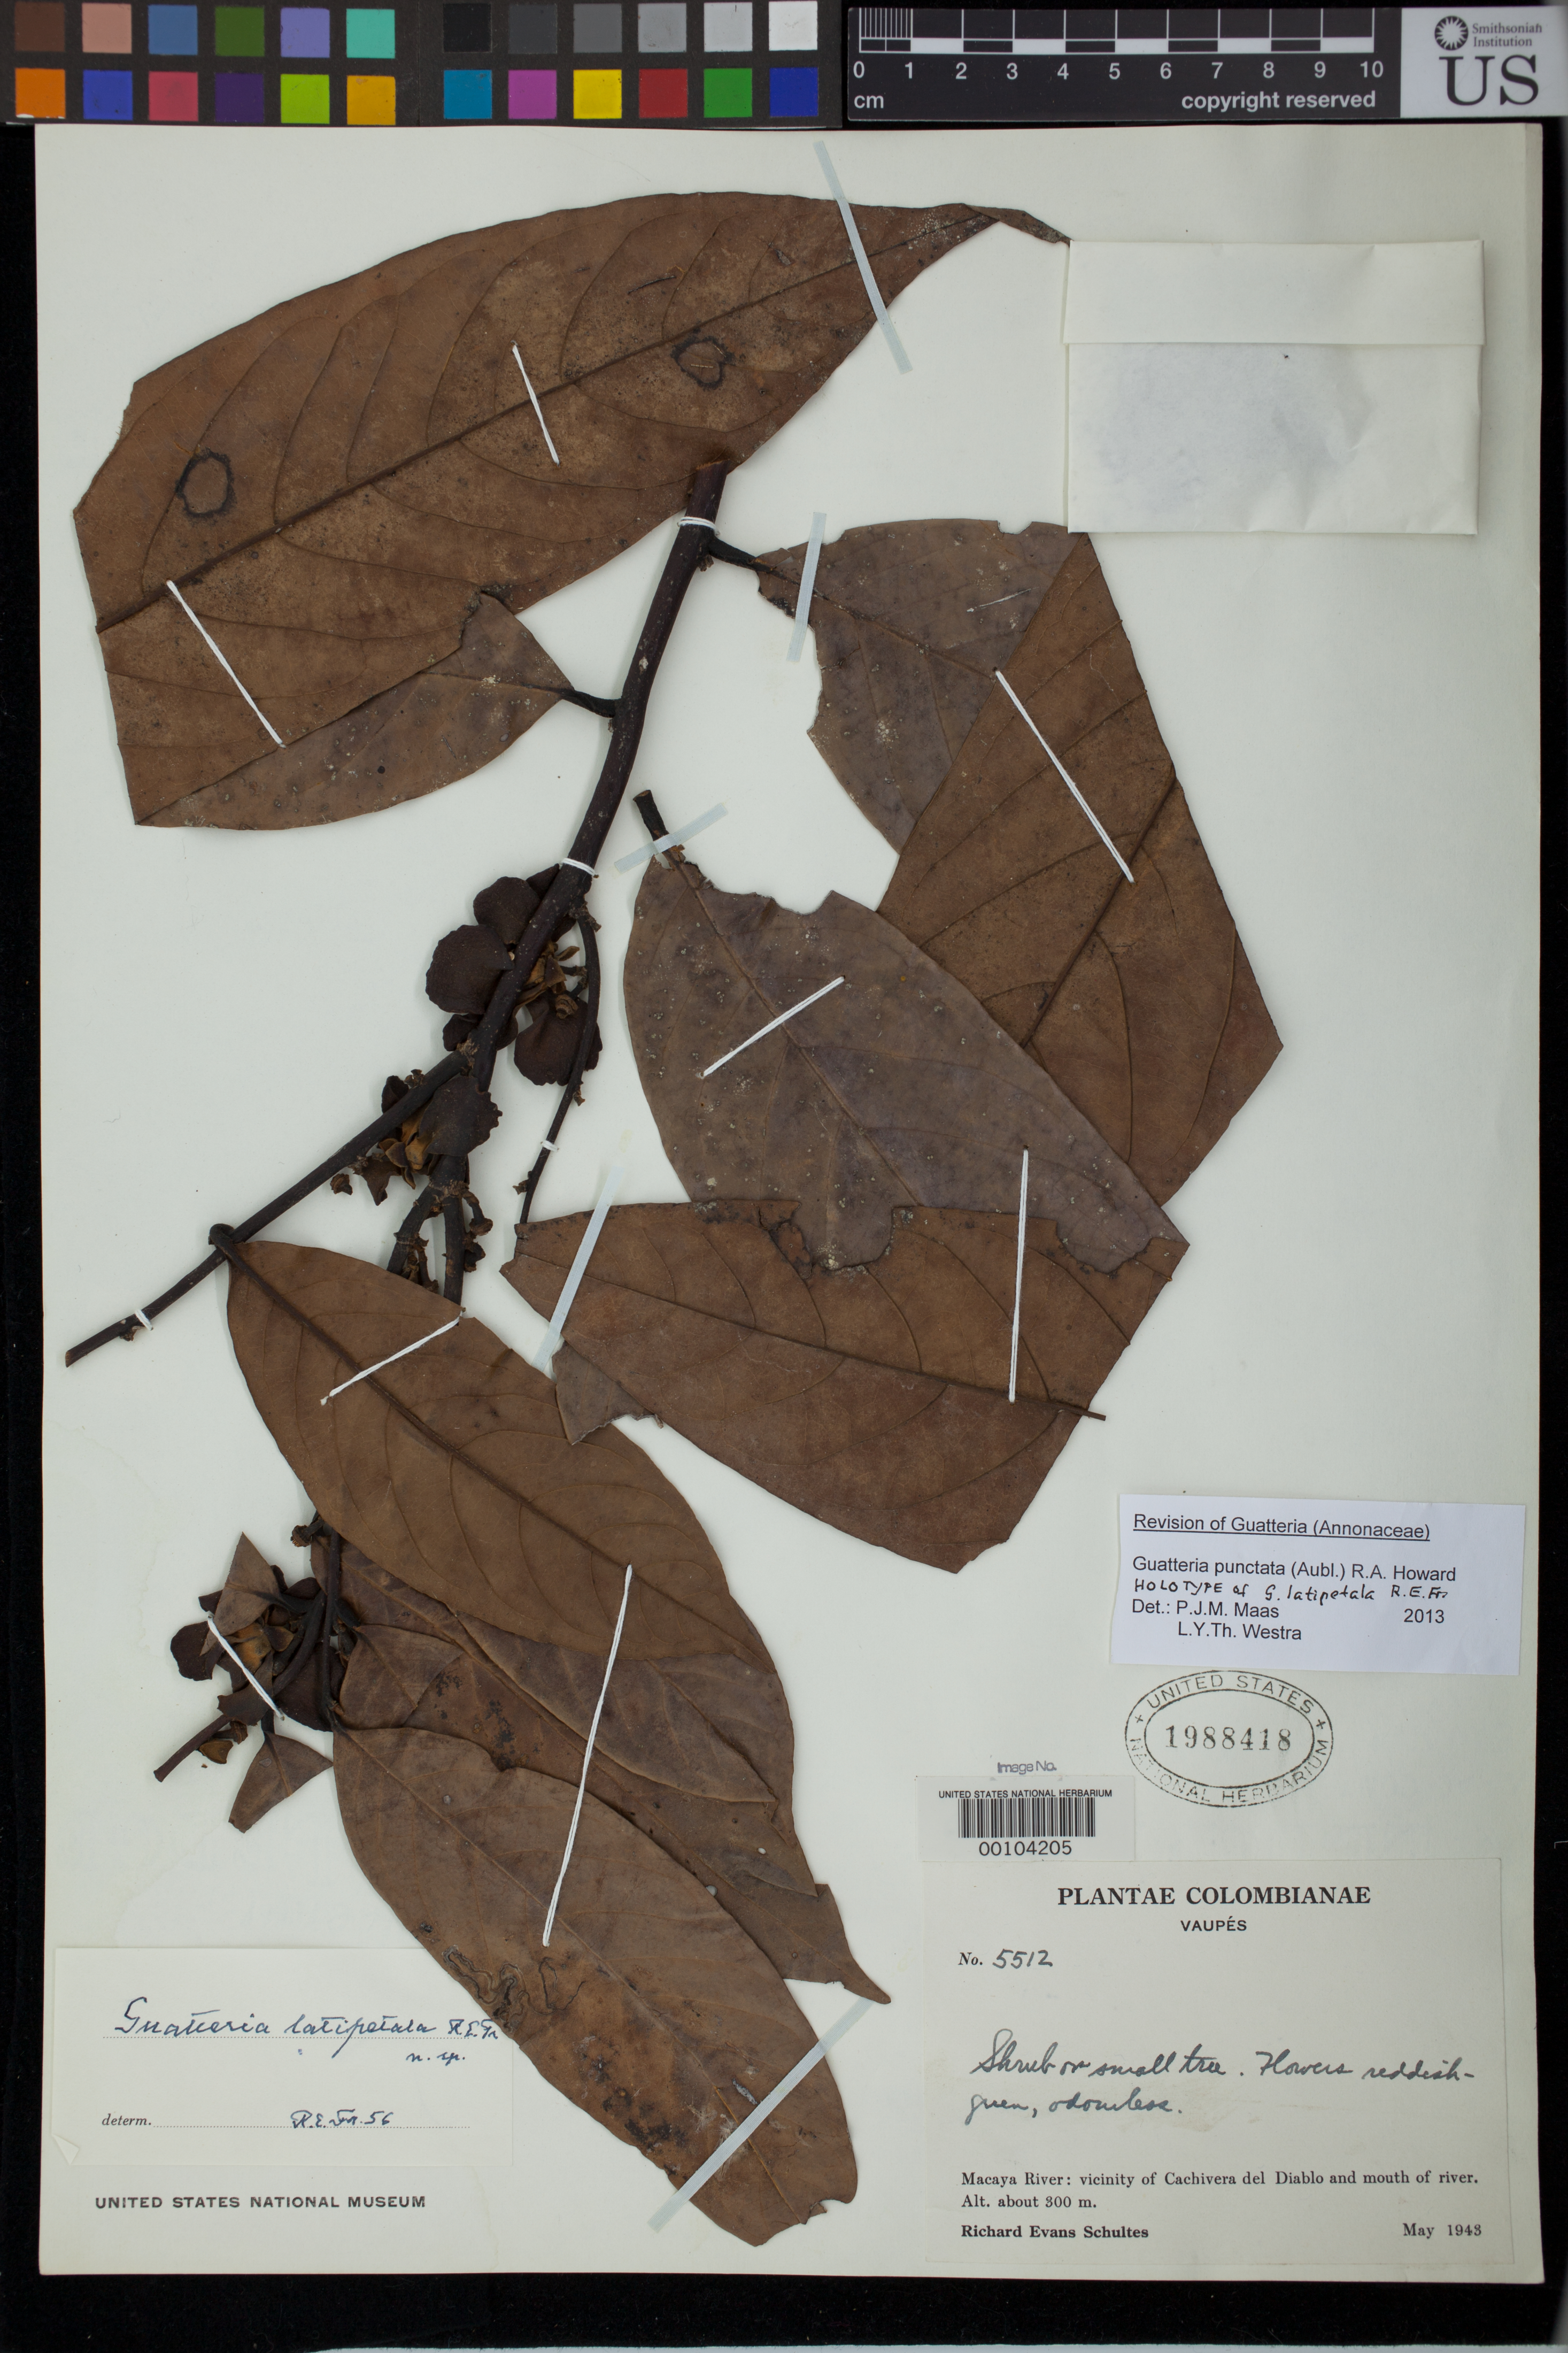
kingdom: Plantae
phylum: Tracheophyta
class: Magnoliopsida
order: Magnoliales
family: Annonaceae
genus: Guatteria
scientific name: Guatteria latipetala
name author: R.E. Fr.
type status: Holotype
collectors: R. E. Schultes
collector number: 5512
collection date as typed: May 1943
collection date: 1943-05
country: Colombia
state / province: Vaupés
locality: Macaya River, vicinity of Cachivera & mouth of River.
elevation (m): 300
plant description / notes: One of two consecutively numbered sheets of this collection (USNH 1988417, 1988418), both annotated by Fries but neither indicated as the (holo)type.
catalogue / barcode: US 1988418